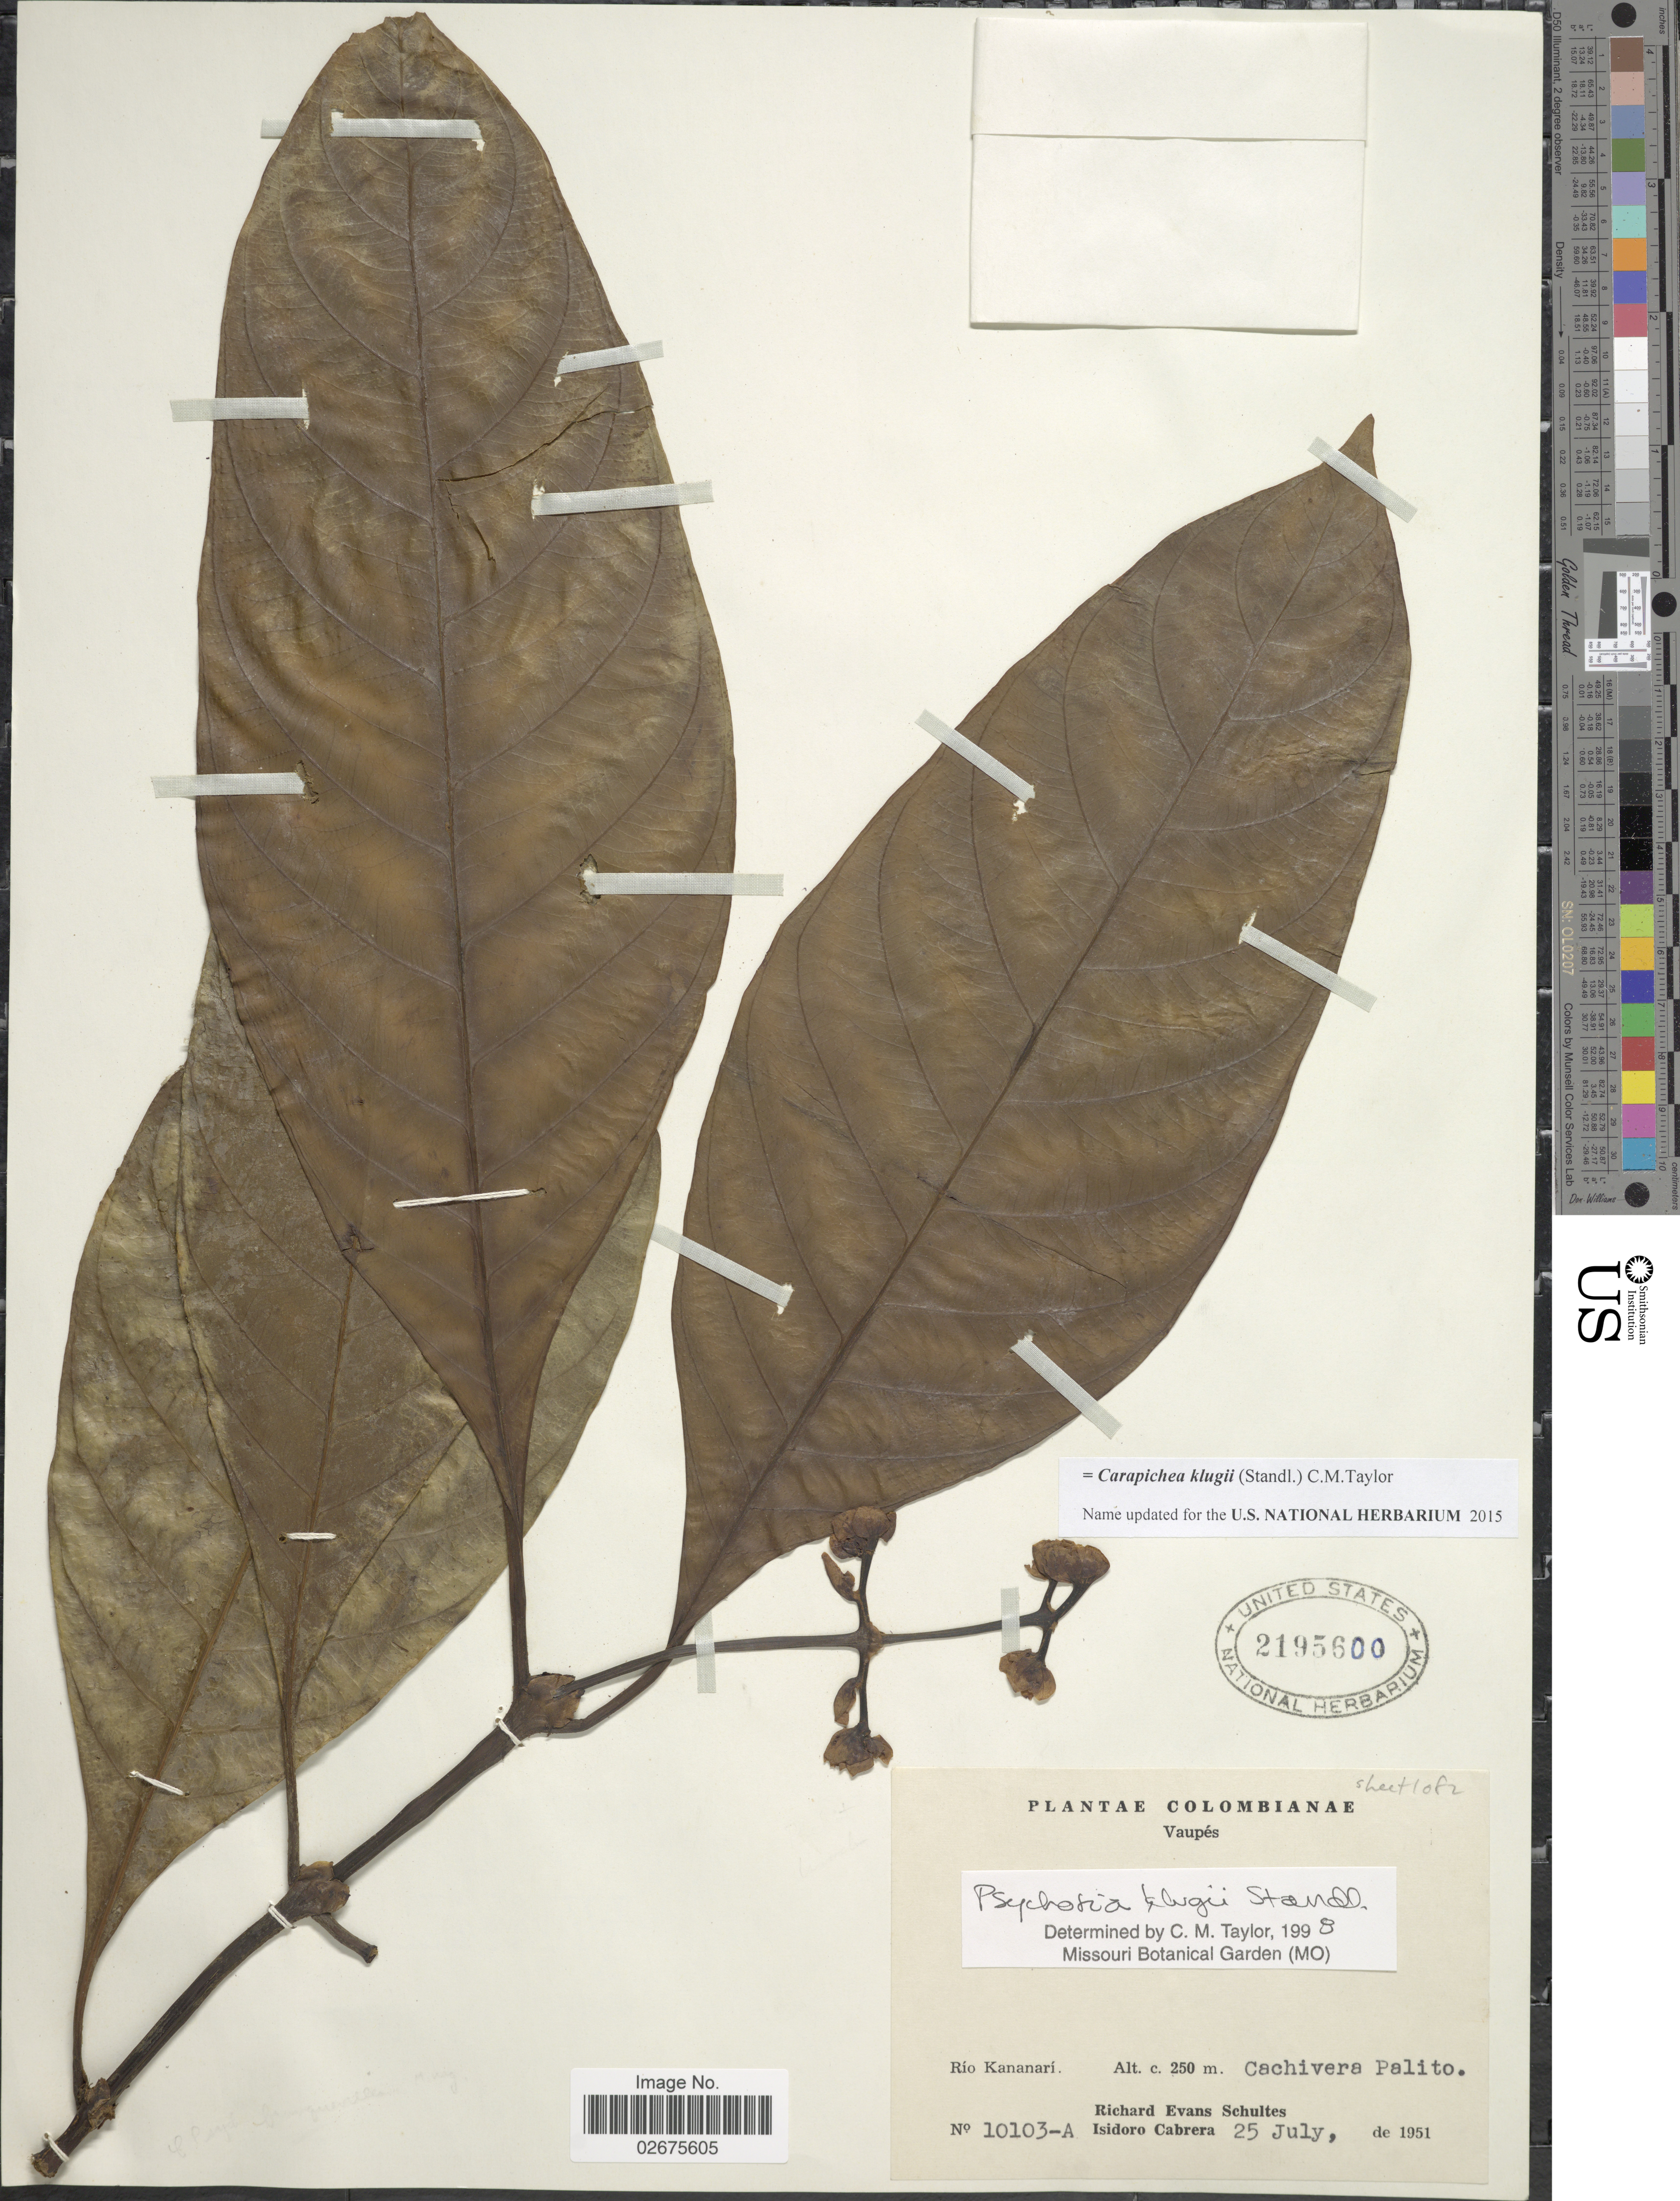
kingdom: Plantae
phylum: Tracheophyta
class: Magnoliopsida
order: Gentianales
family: Rubiaceae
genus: Carapichea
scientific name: Carapichea klugii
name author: (Standl.) C.M. Taylor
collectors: R. E. Schultes & I. Cabrera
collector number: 10103-A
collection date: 1951-07-25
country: Colombia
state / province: Vaupés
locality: Rio Kananari, Cachivera Palito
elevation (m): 250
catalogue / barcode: US 2195600